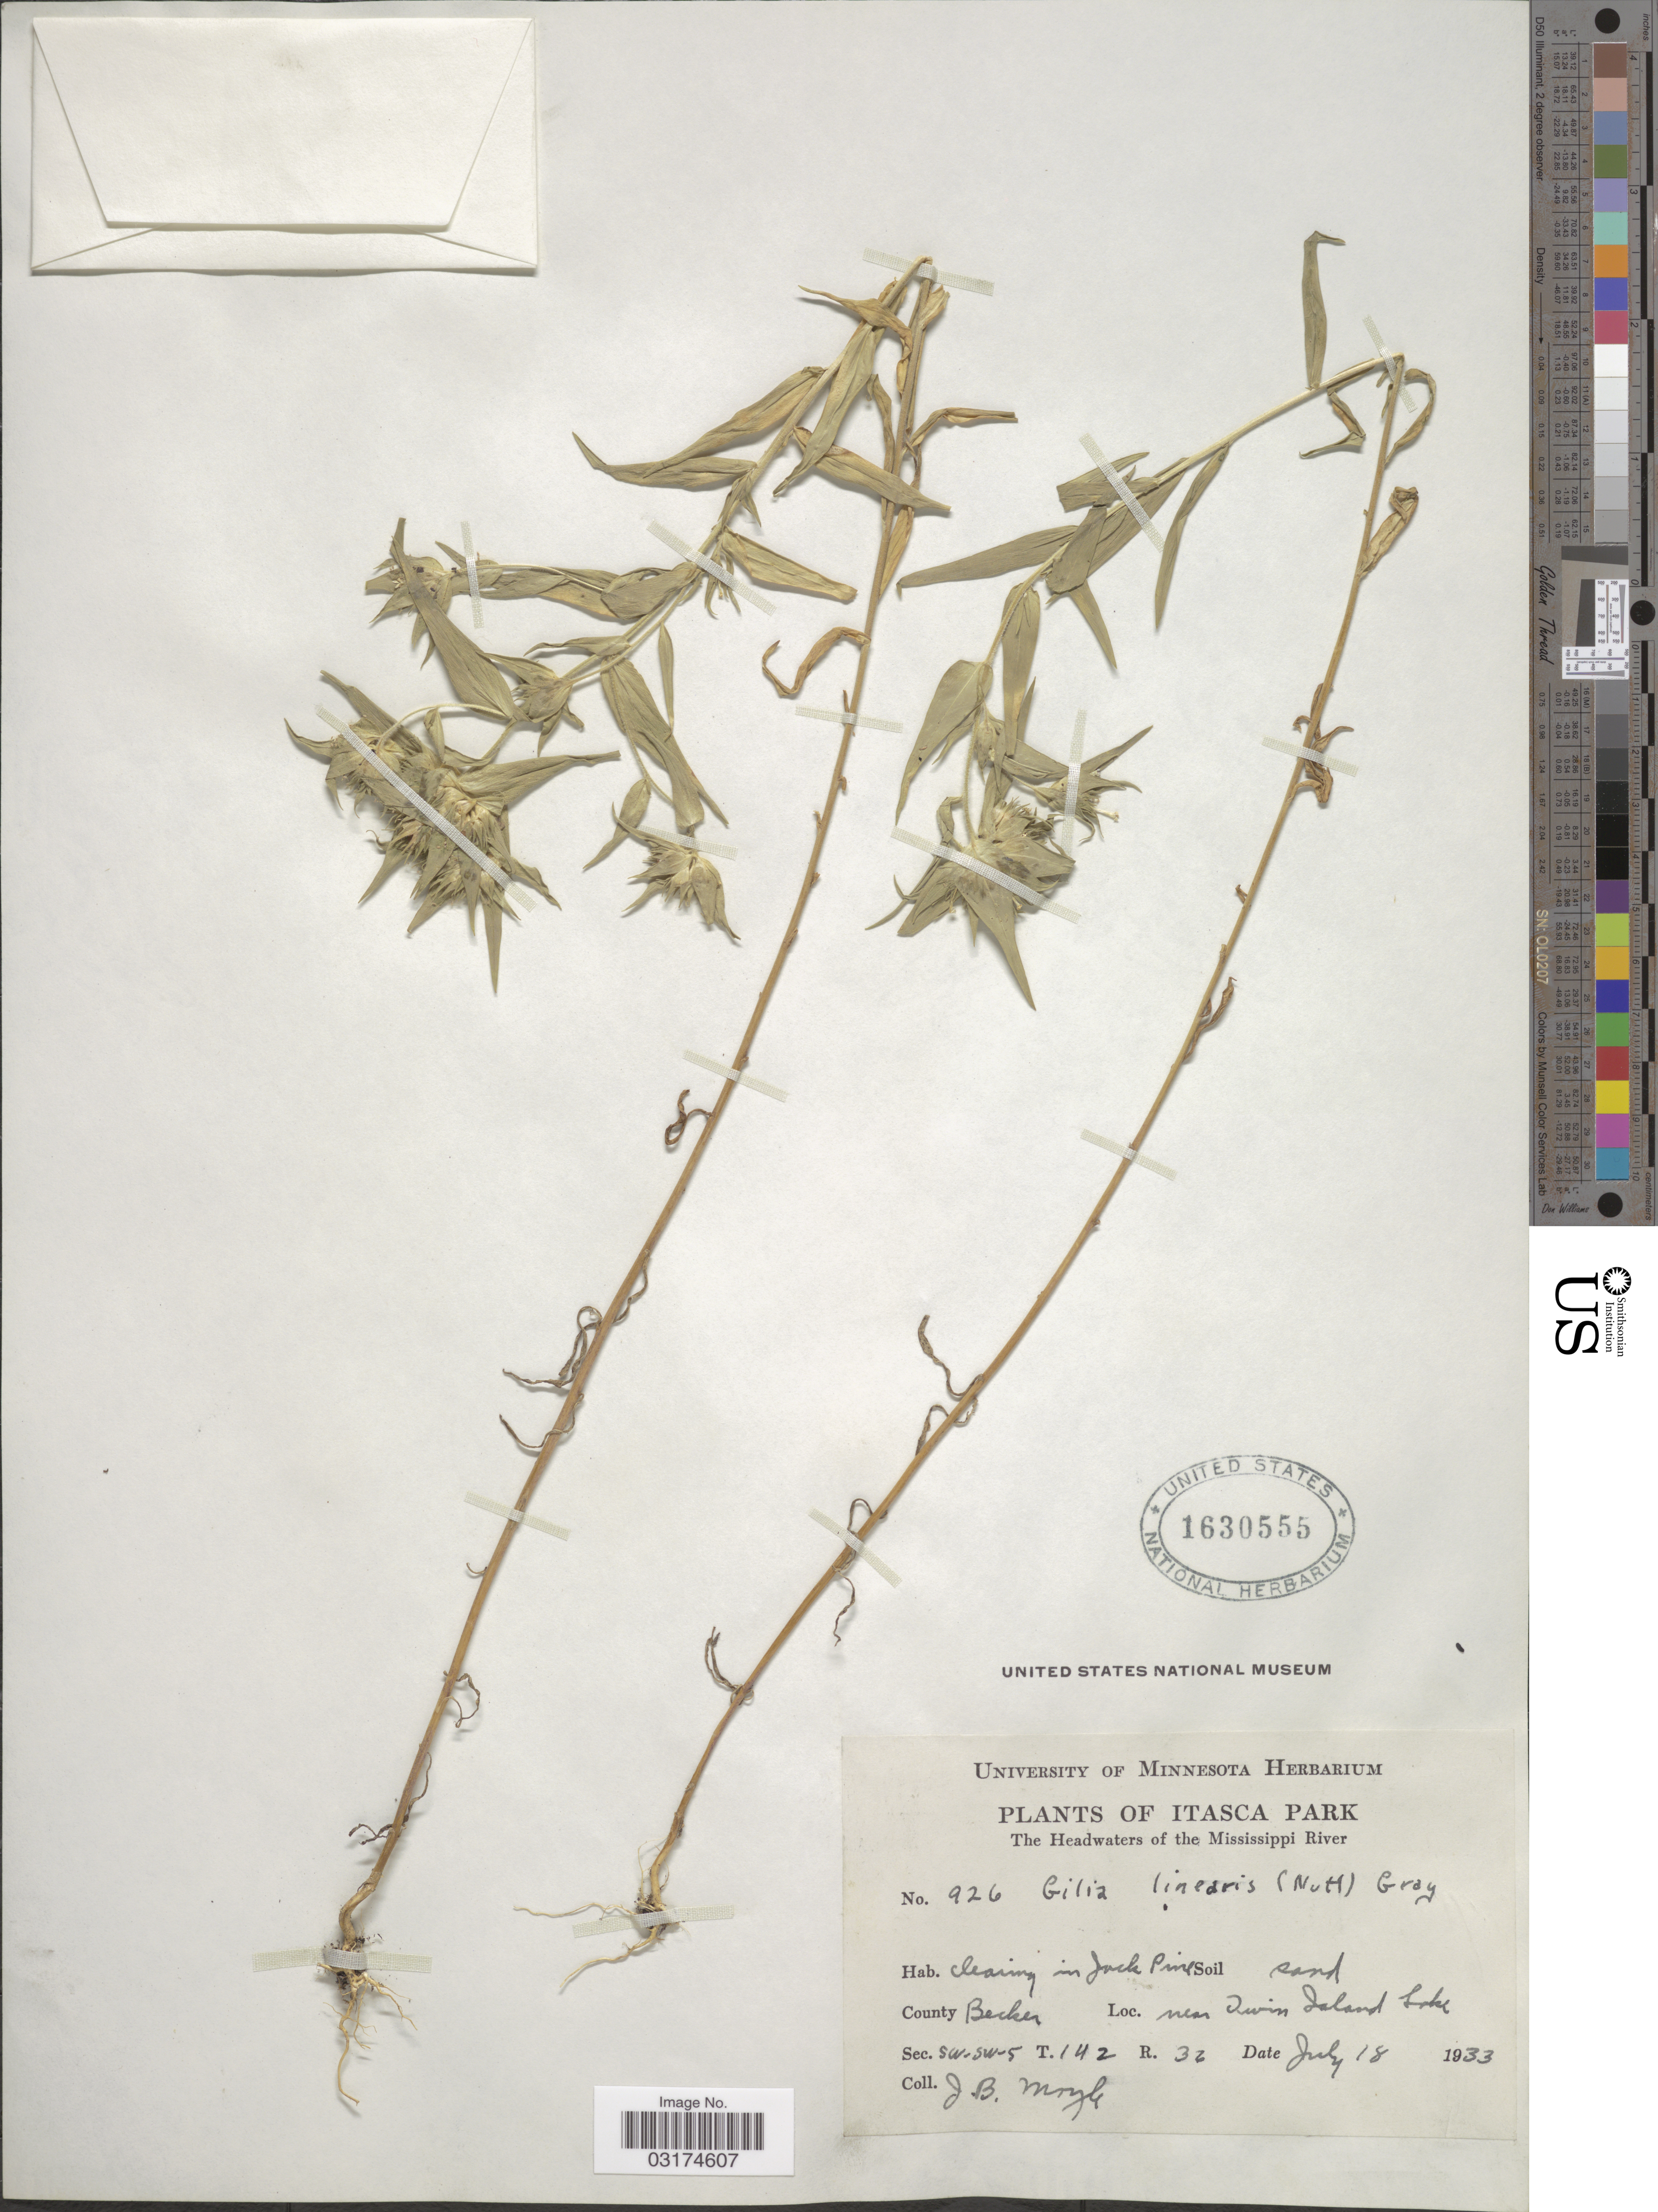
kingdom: Plantae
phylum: Tracheophyta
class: Magnoliopsida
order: Ericales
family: Polemoniaceae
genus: Collomia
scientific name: Collomia linearis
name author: Nutt.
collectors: J. Moyle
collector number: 926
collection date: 1933-07-18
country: United States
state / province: Minnesota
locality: Itasca Park. The Headwaters of the Mississippi River. County Becker. Near Twin Island Lake. Sec. SW-SW-5 T. 142 R. 36.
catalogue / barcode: US 1630555